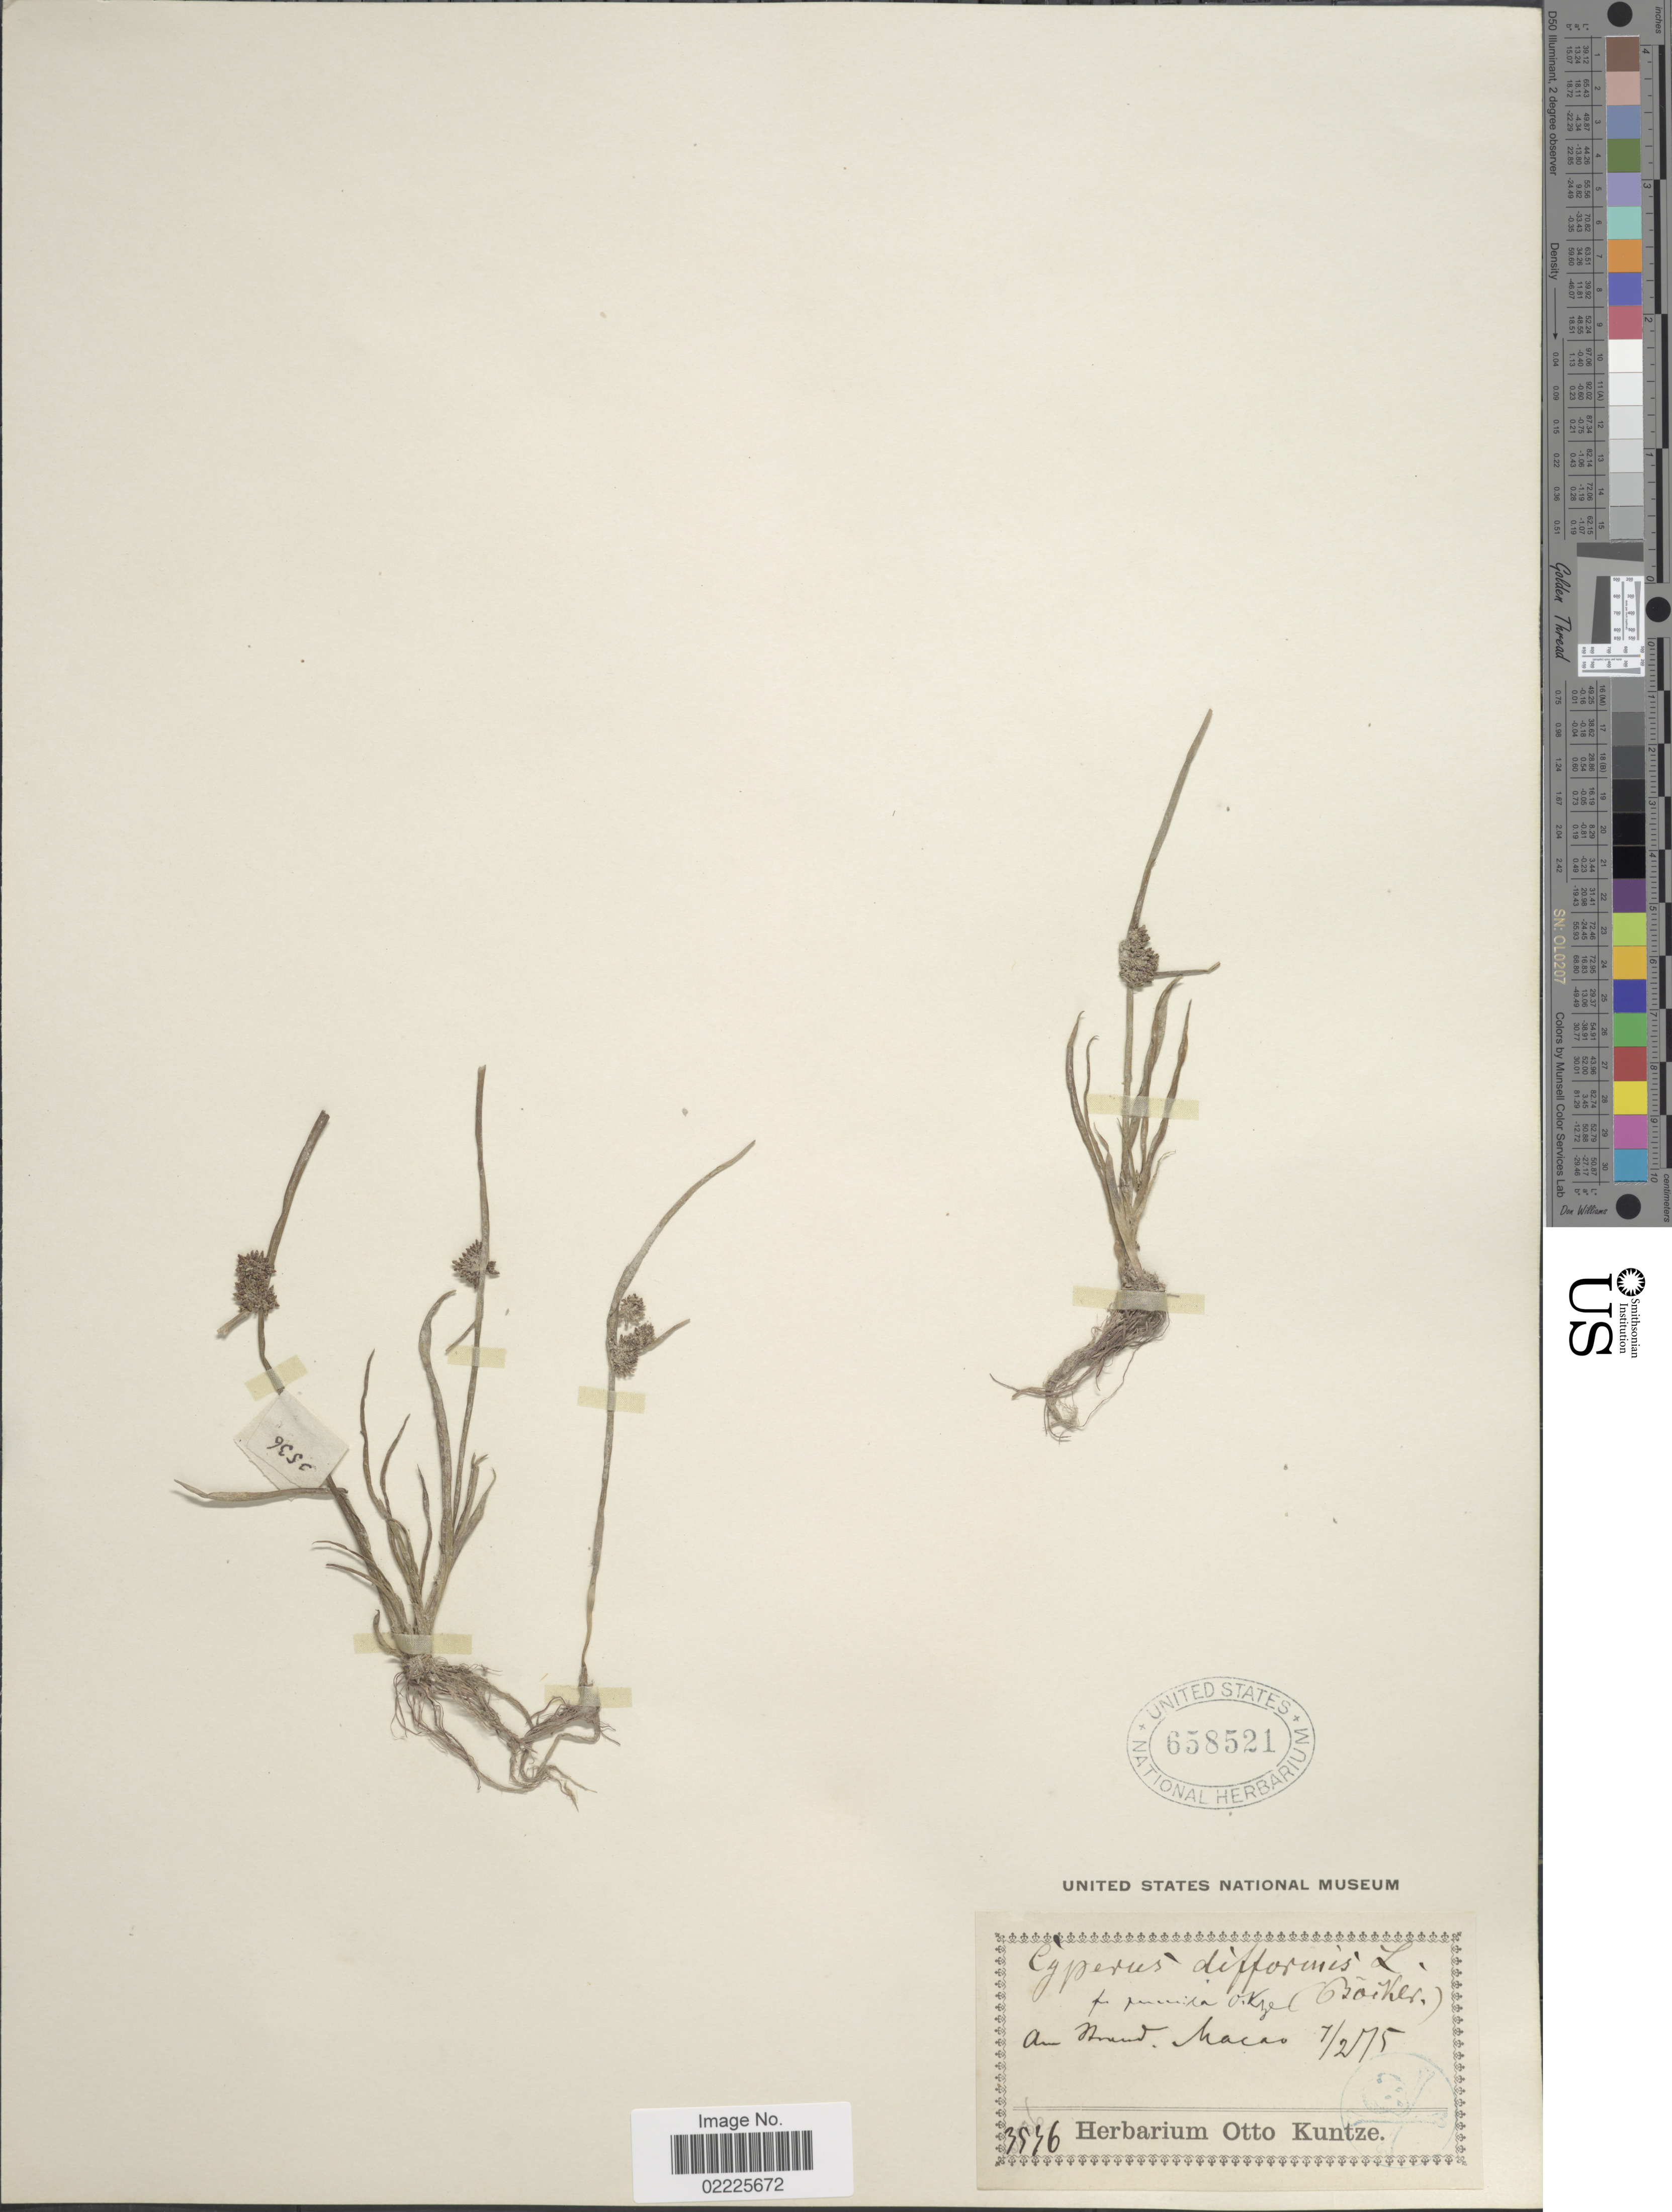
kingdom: Plantae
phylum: Tracheophyta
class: Liliopsida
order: Poales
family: Cyperaceae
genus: Cyperus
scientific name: Cyperus difformis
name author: L.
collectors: ex herb. Otto Kuntze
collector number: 3976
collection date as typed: Transcribed d/m/y: 7/2/75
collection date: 1875-02-07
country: China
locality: Am [illegible] Macao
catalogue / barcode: US 658521